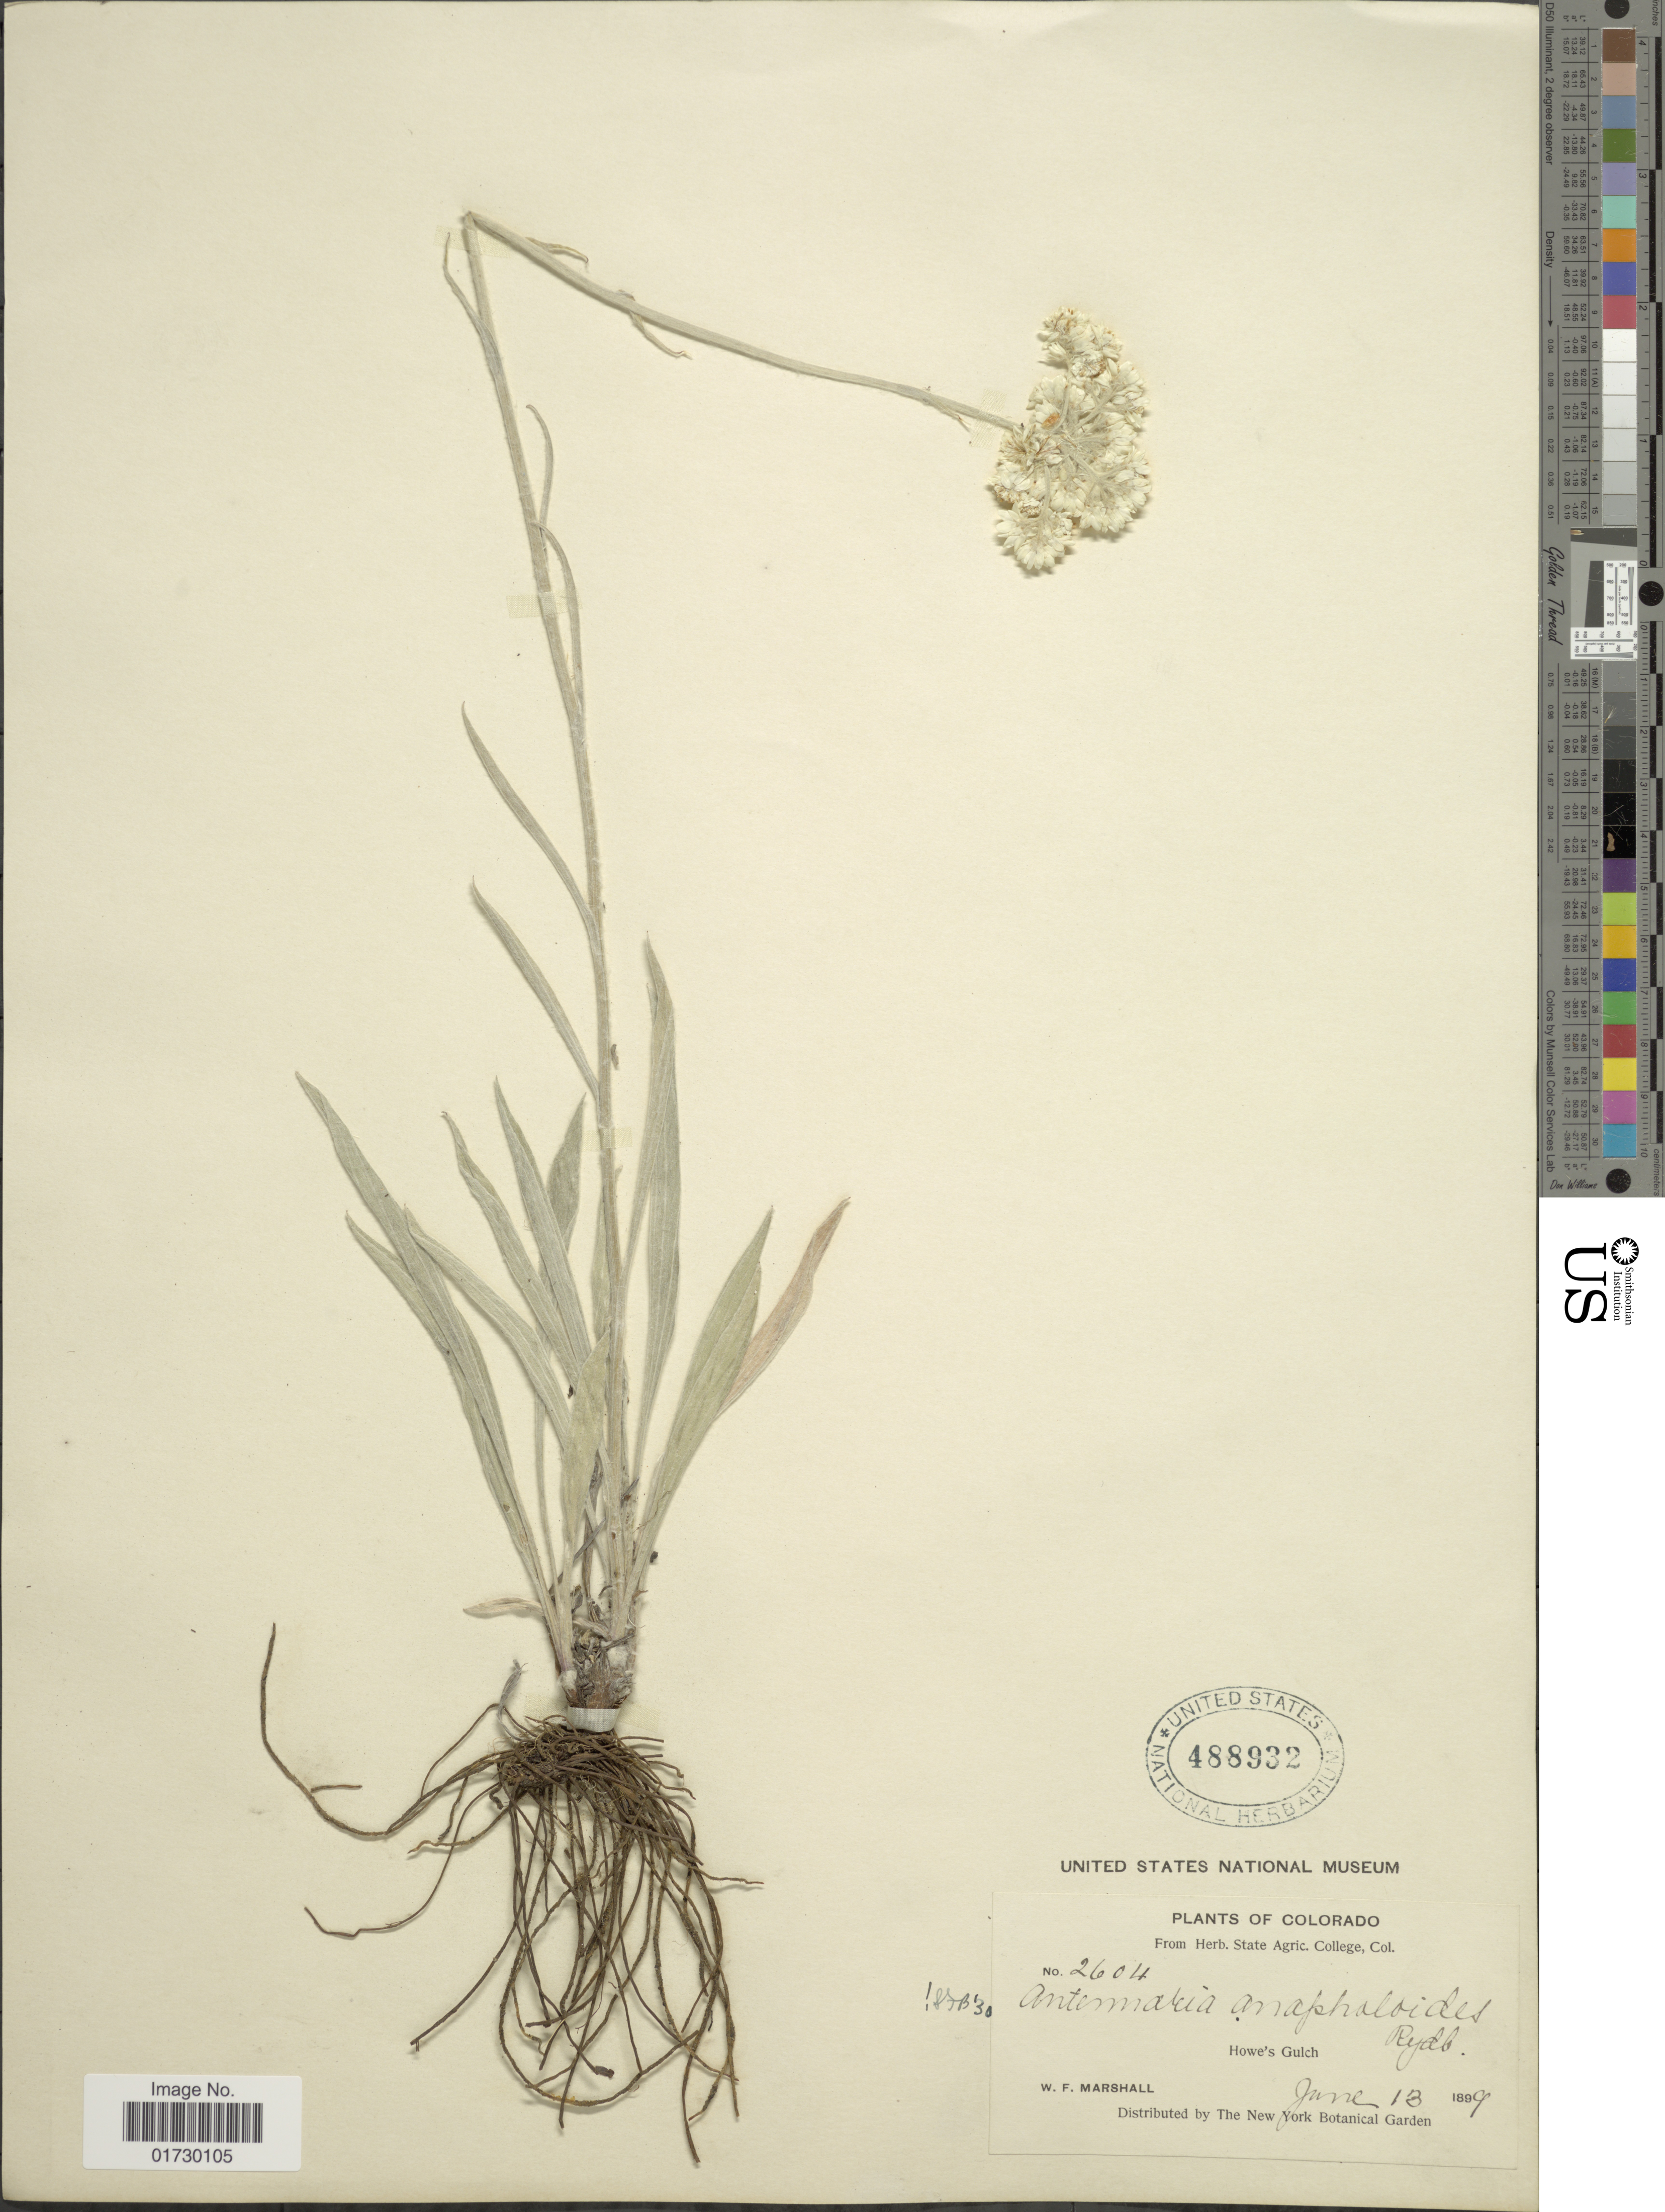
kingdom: Plantae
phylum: Tracheophyta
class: Magnoliopsida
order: Asterales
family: Asteraceae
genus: Antennaria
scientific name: Antennaria anaphaloides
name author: Rydb.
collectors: W. F. Marshall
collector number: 2604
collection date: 1899-06-13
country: United States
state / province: Colorado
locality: Howe's Gulch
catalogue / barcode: US 488932